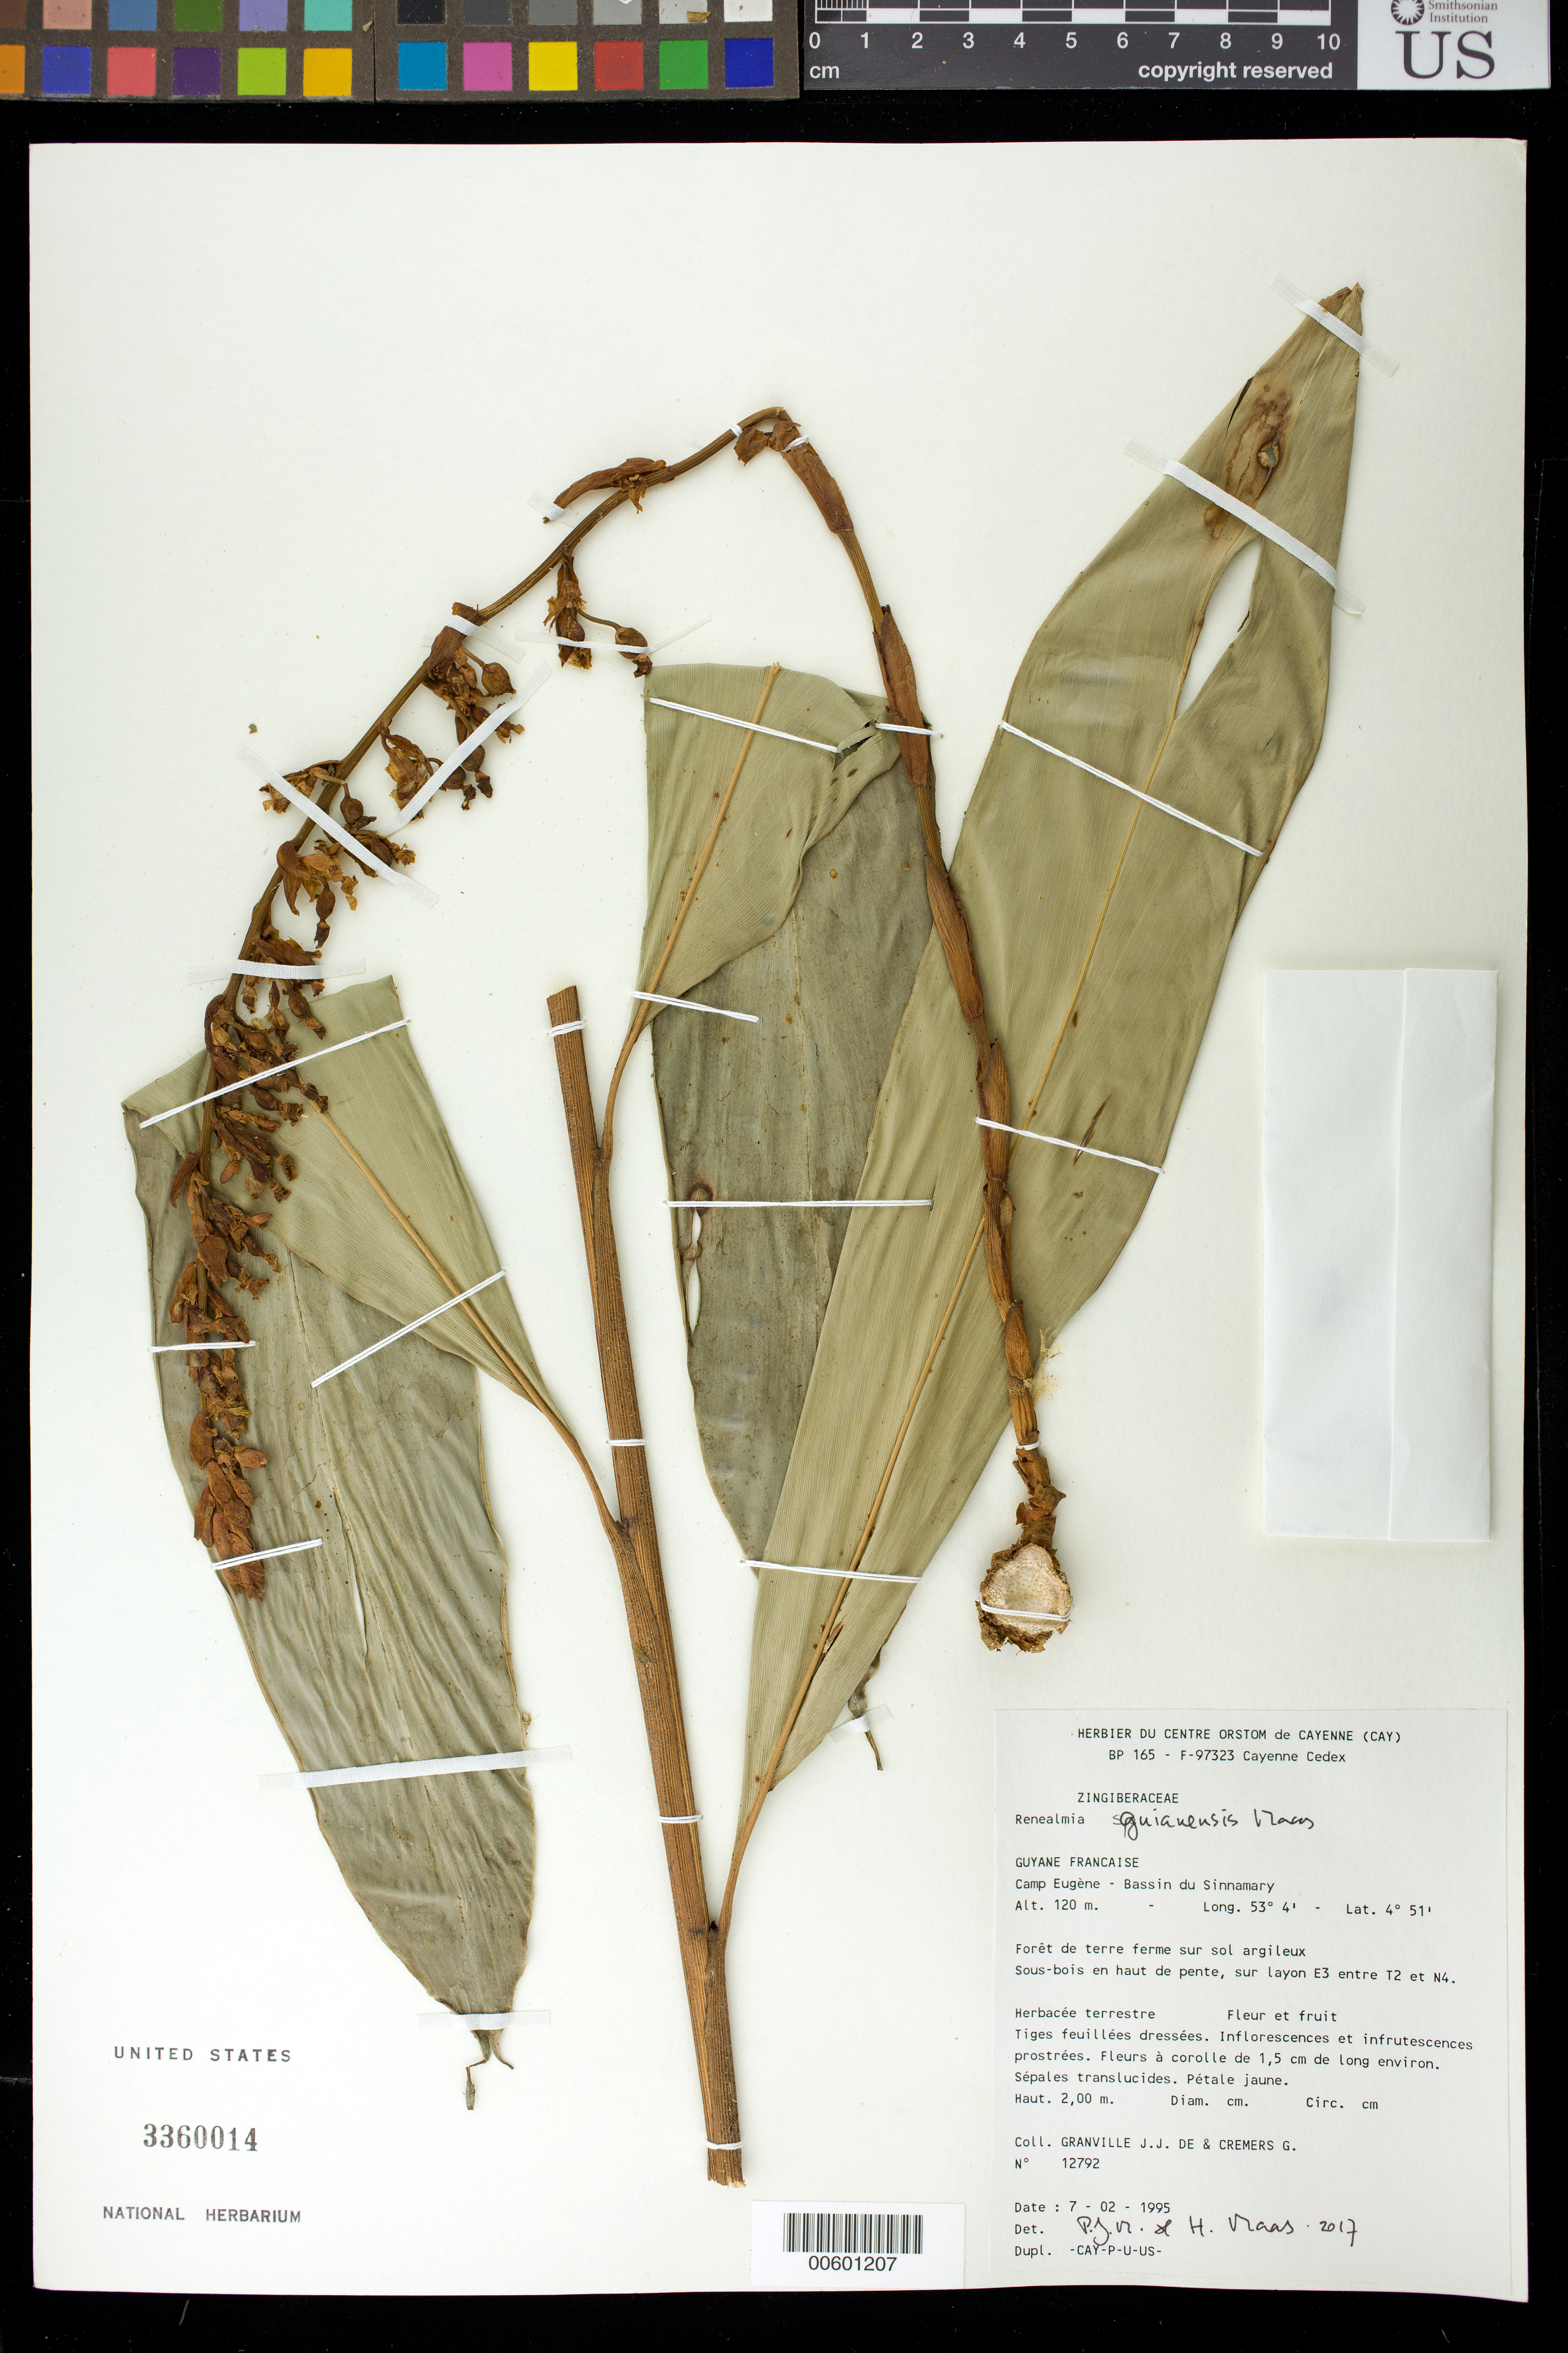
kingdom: Plantae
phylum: Tracheophyta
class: Liliopsida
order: Zingiberales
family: Zingiberaceae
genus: Renealmia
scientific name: Renealmia guianensis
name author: Maas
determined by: Maas, P. J. M.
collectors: J.-J. de Granville & G. Cremers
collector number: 12792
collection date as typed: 7-Feb-95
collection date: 1995-02-07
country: French Guiana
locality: Camp Eugène, Bassin du Sinnamary; sur layon E3 entre T2 et N4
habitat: Foret de terre ferme su sol argileux. Sous-bois en haut de pente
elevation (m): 120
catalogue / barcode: US 3360014